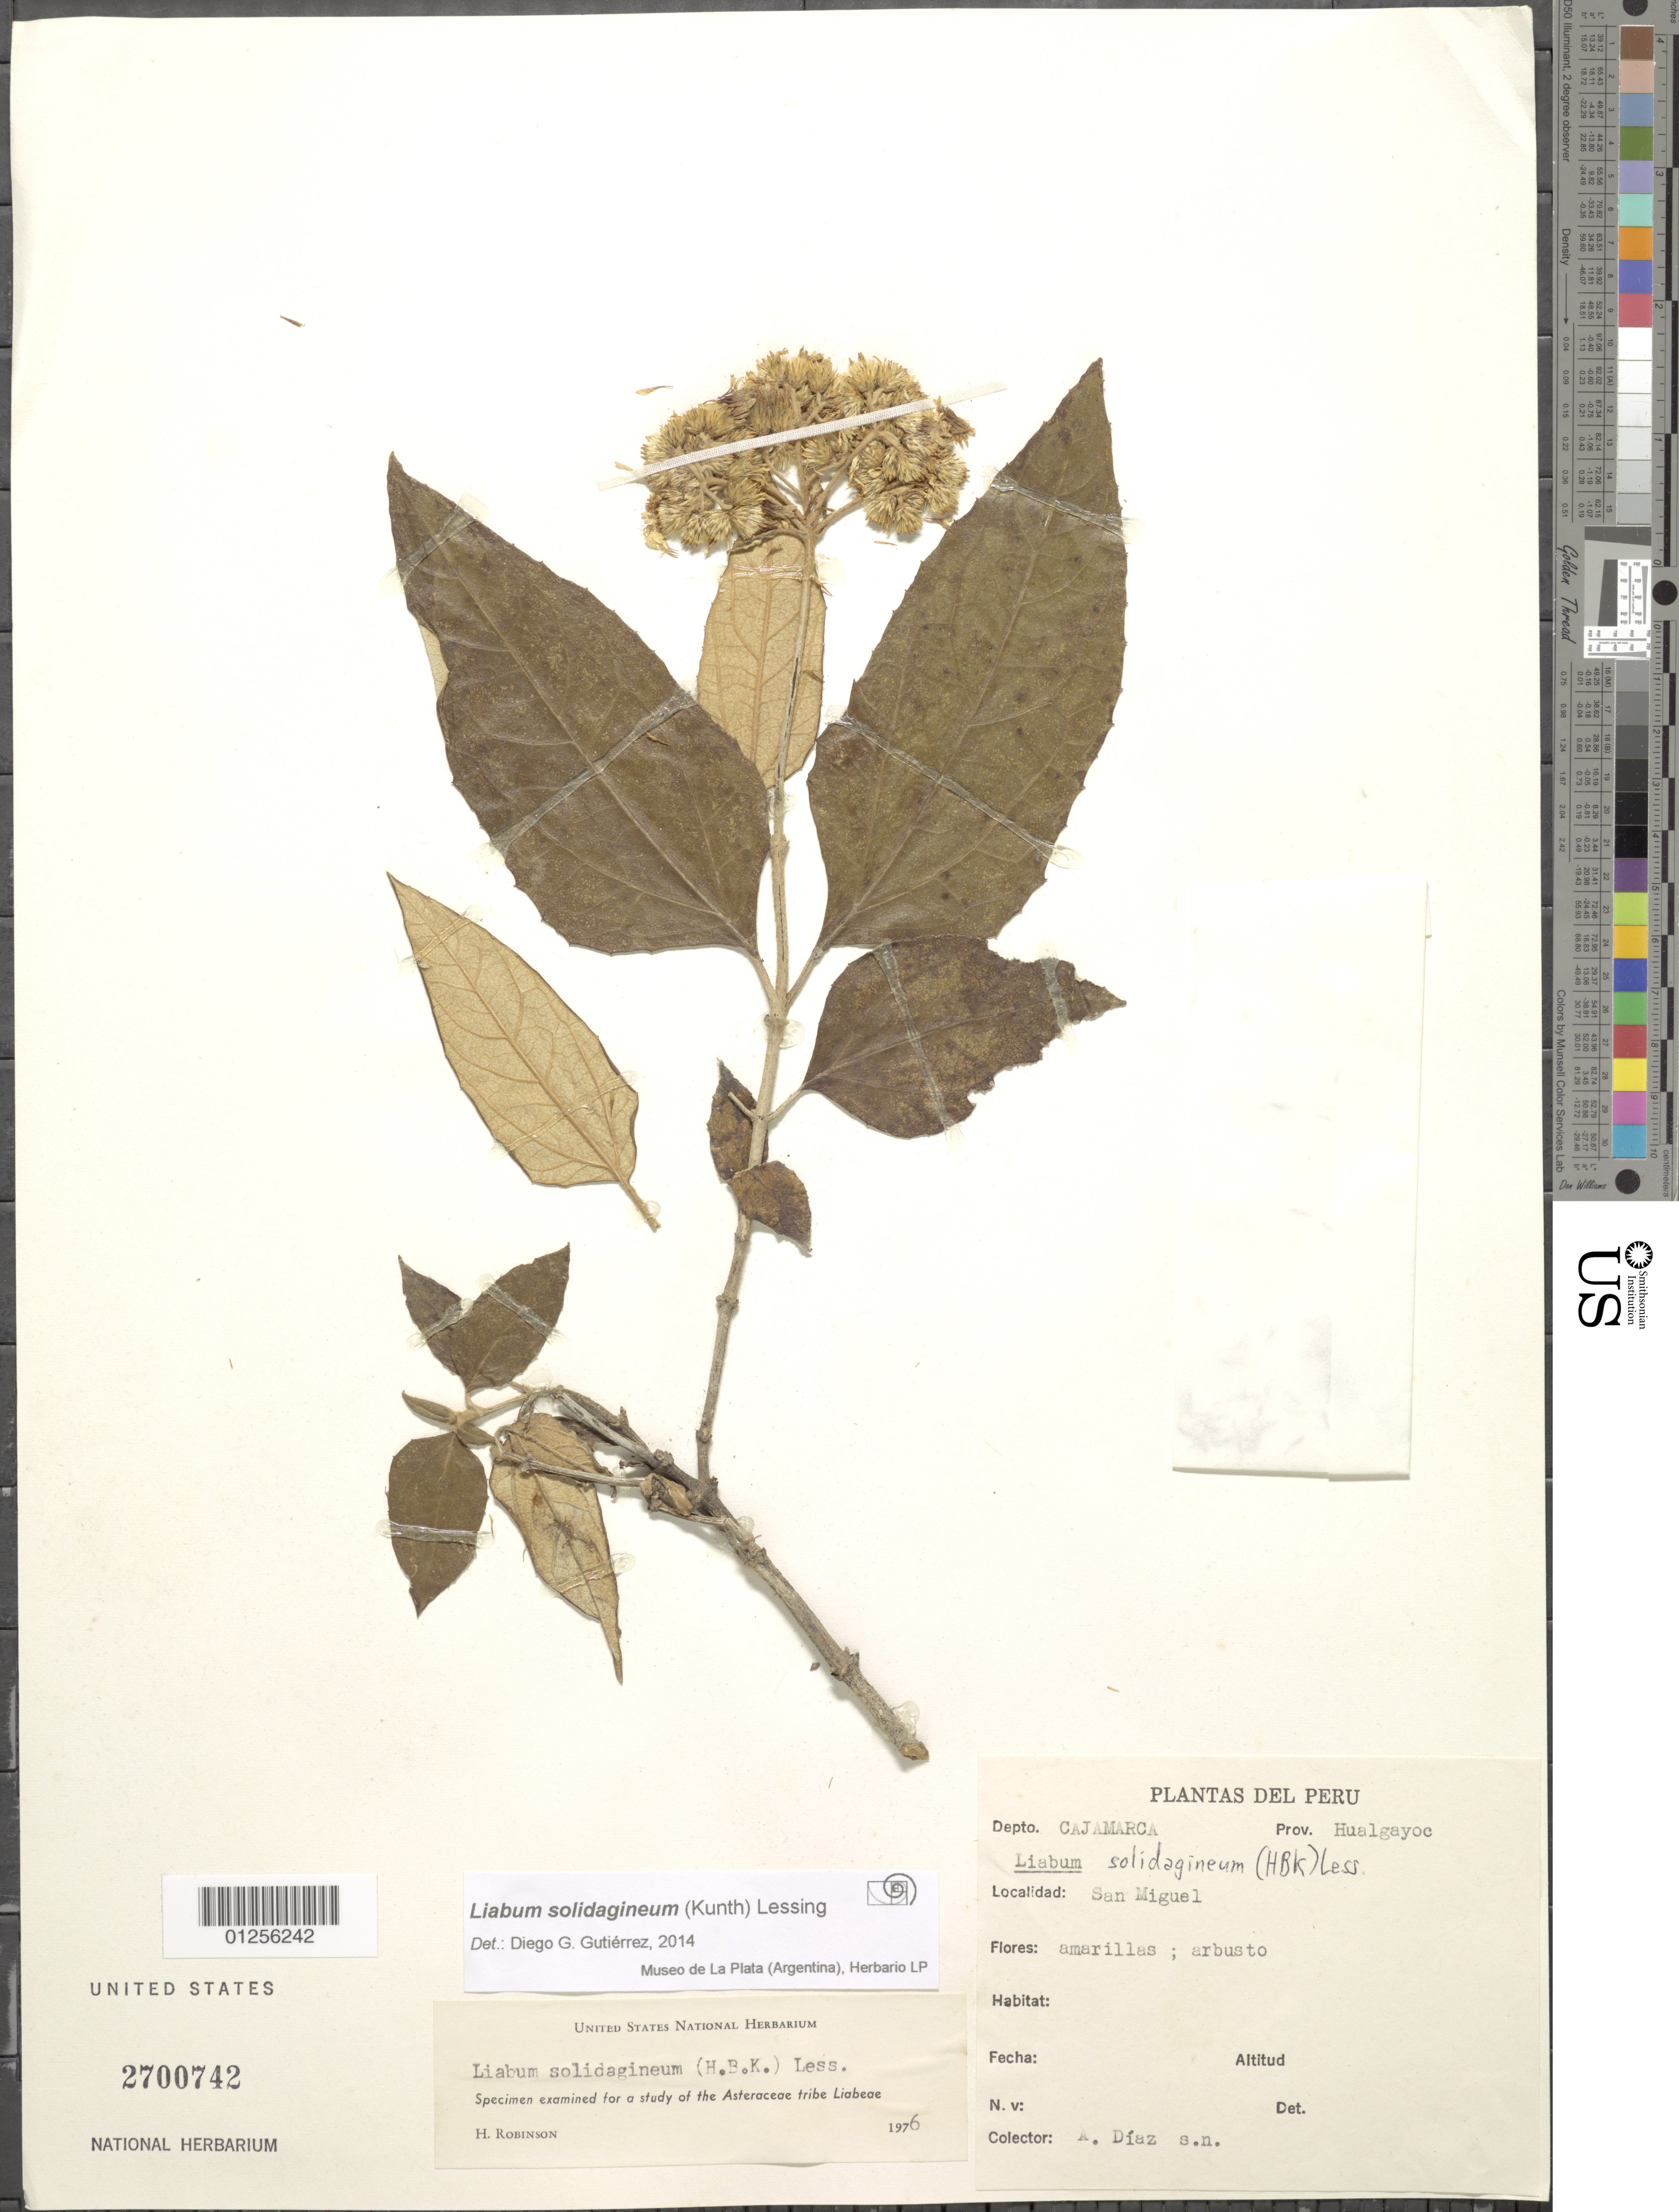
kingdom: Plantae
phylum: Tracheophyta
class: Magnoliopsida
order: Asterales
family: Asteraceae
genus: Liabum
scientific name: Liabum solidagineum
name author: (Kunth) Less.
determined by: Gutierrez, D. G.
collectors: A. Díaz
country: Peru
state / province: Cajamarca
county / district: Hualgayoc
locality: San Miguel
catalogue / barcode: US 2700742